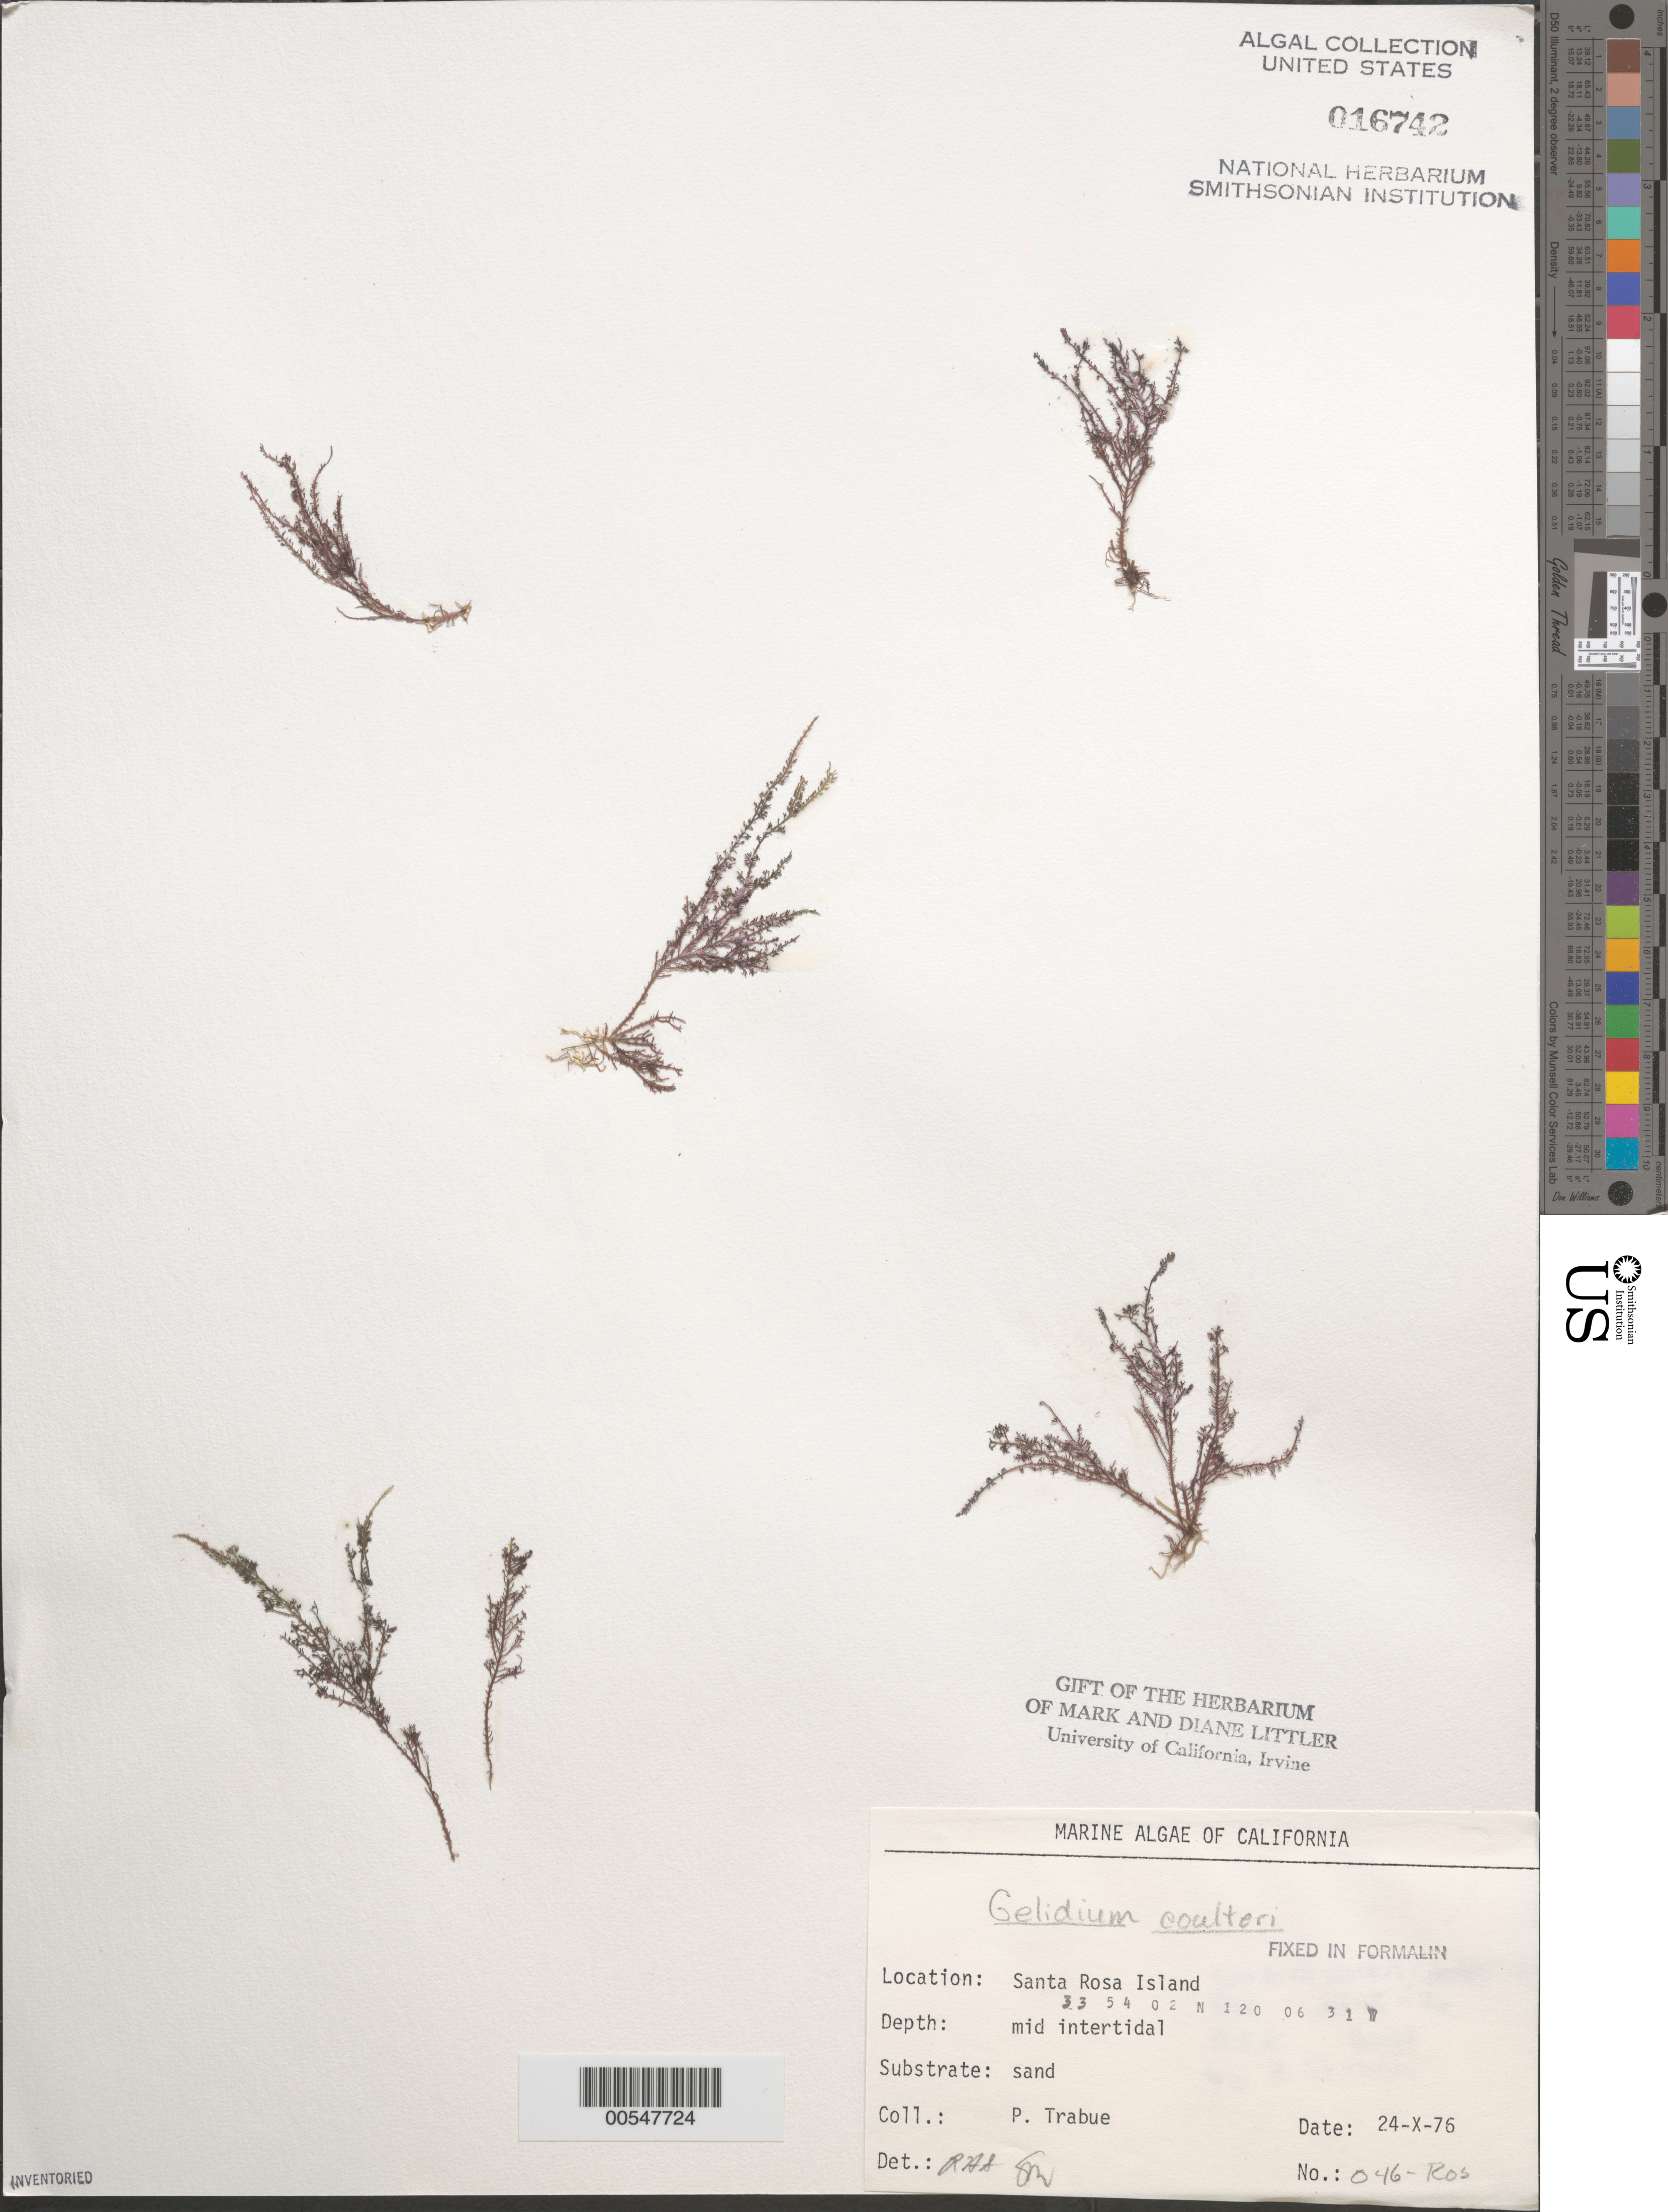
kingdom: Plantae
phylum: Rhodophyta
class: Florideophyceae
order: Gelidiales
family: Gelidiaceae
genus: Gelidium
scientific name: Gelidium coulteri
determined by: Sims, Robert H.; Murray, S. N.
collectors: P. J. Trabue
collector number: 046-ros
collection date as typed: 24 Oct 1976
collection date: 1976-10-24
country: United States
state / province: California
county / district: Santa Barbara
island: Santa Rosa Island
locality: Johnson's Lee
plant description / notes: BLM-SOCALBIGHT Rocky Intertidal Survey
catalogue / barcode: US 16742